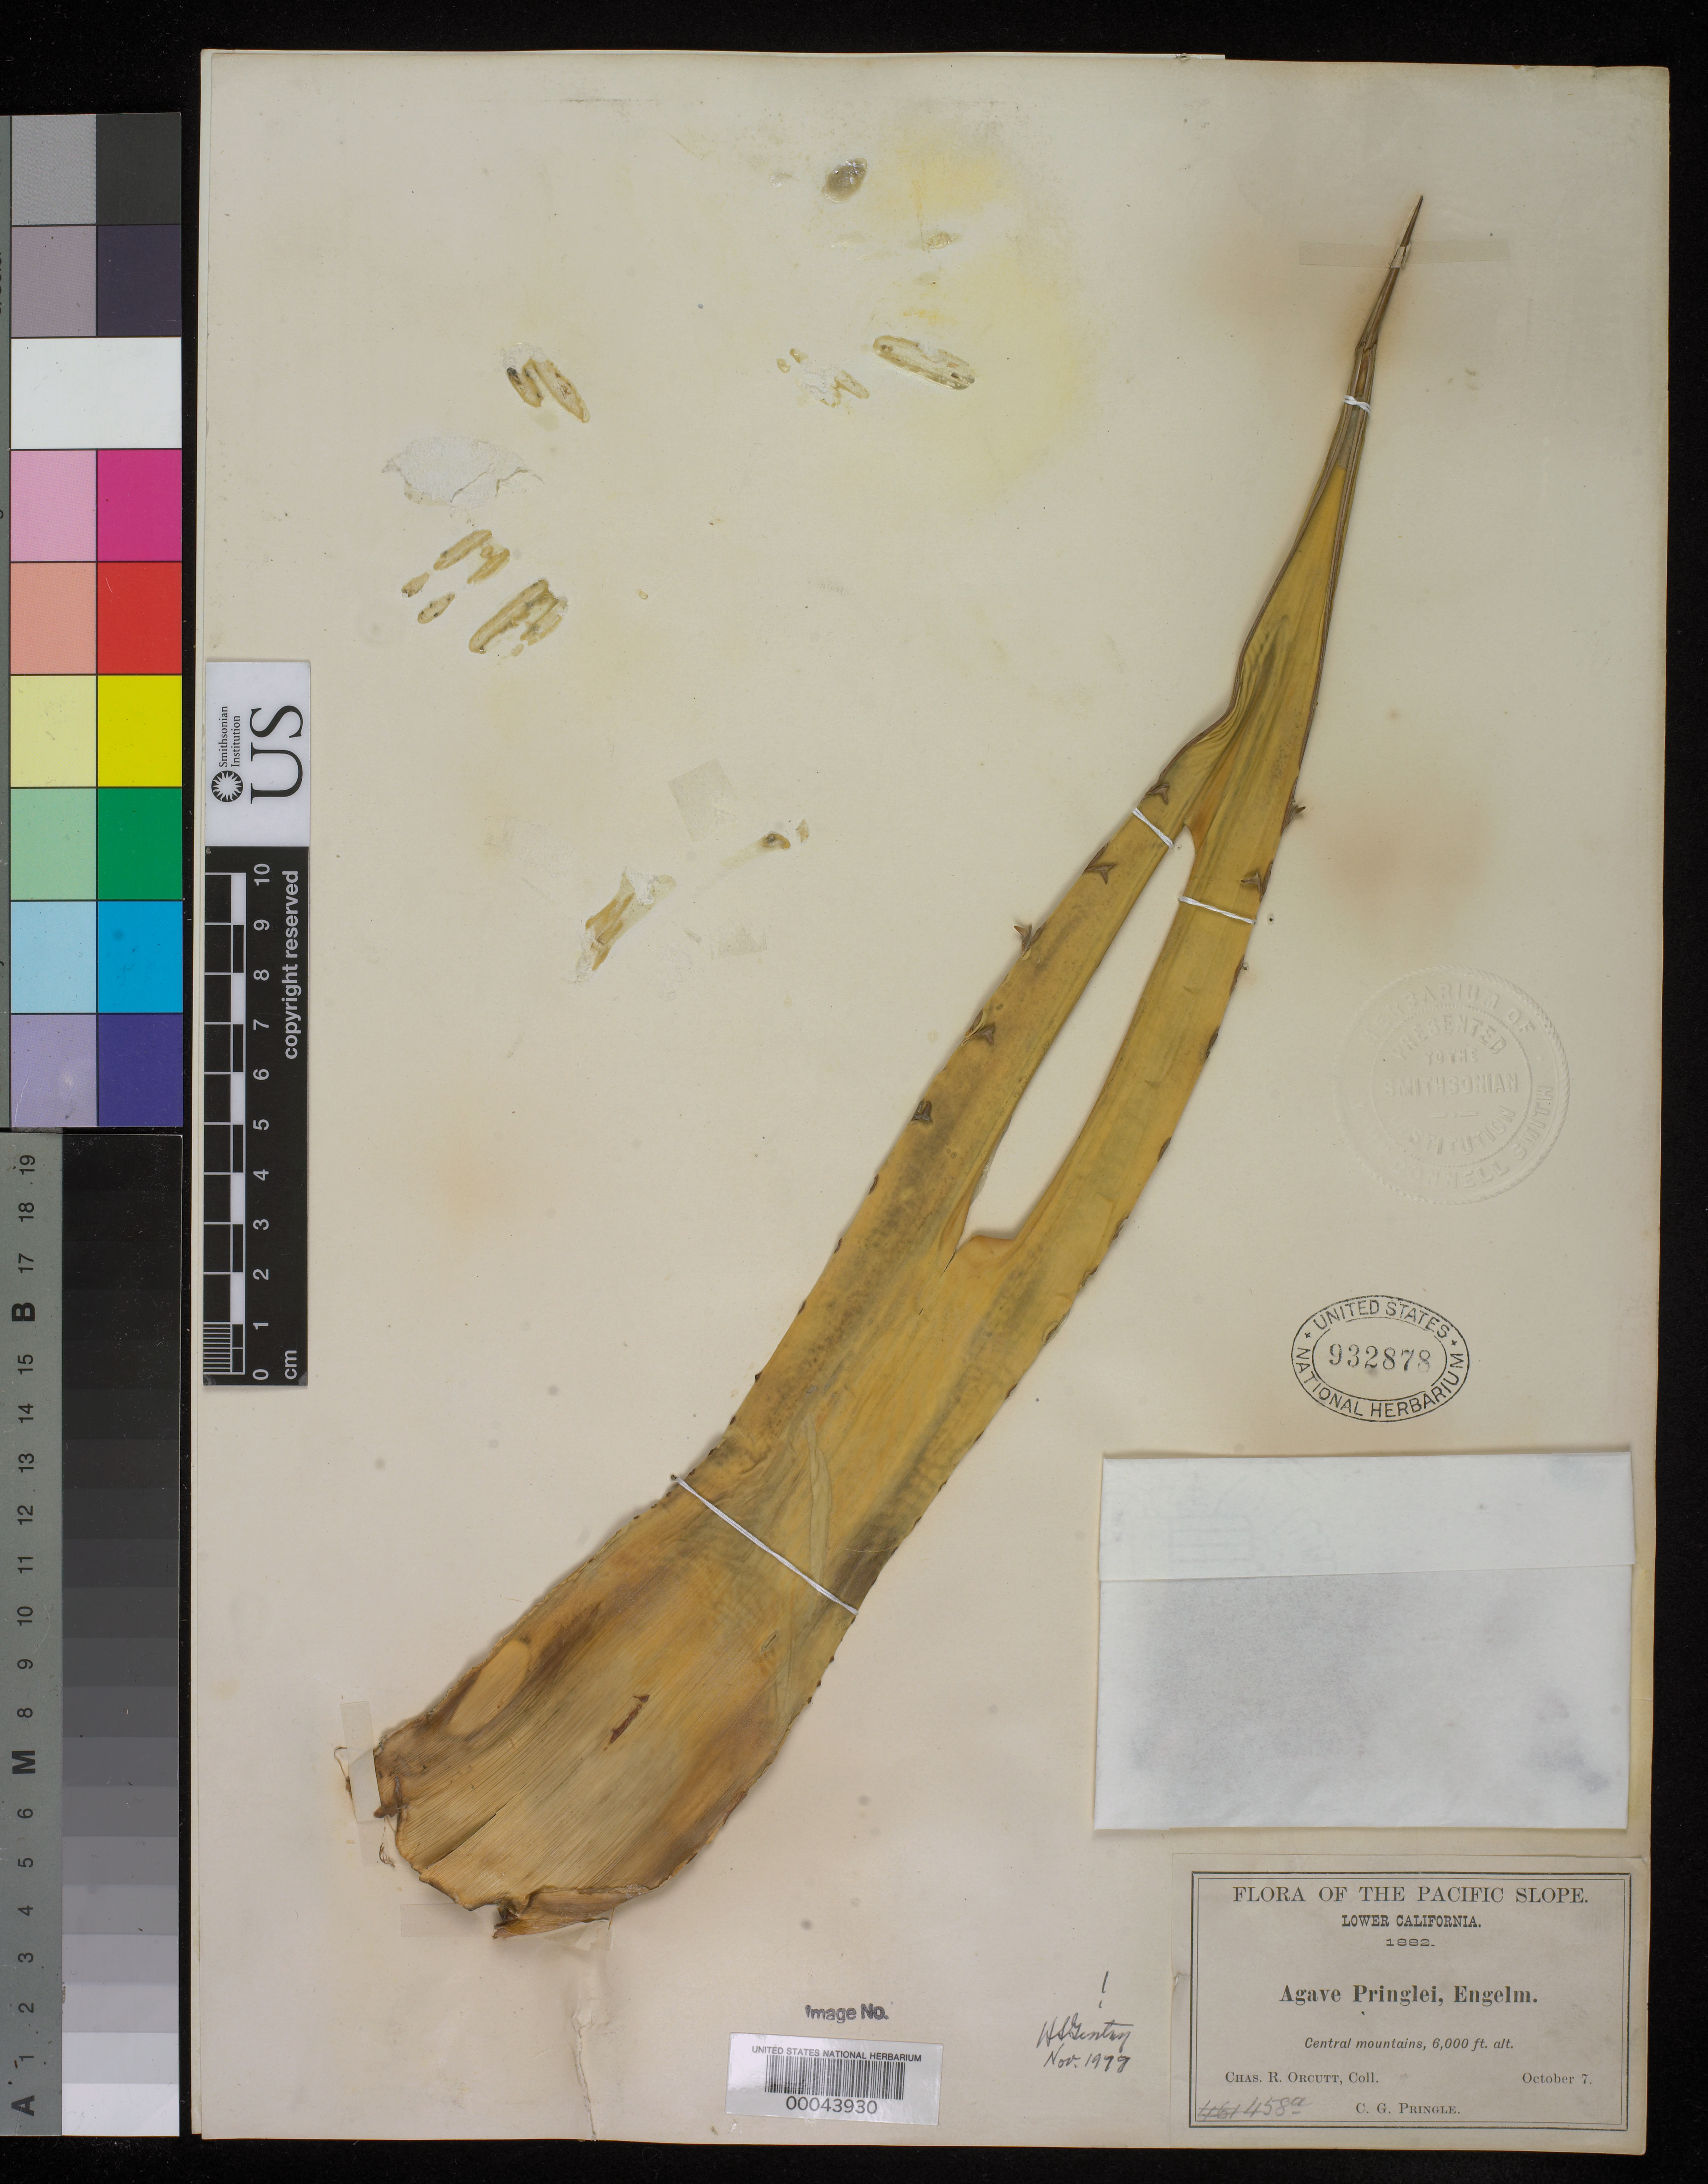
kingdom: Plantae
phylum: Tracheophyta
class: Liliopsida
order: Asparagales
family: Asparagaceae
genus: Agave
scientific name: Agave deserti subsp. pringlei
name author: (Baker) Gentry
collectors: C. R. Orcutt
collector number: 458a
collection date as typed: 07 Oct 1882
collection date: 1882-10-07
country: Mexico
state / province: Baja California Norte / Baja California Sur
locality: Central mountains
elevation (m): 1829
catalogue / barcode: US 932878